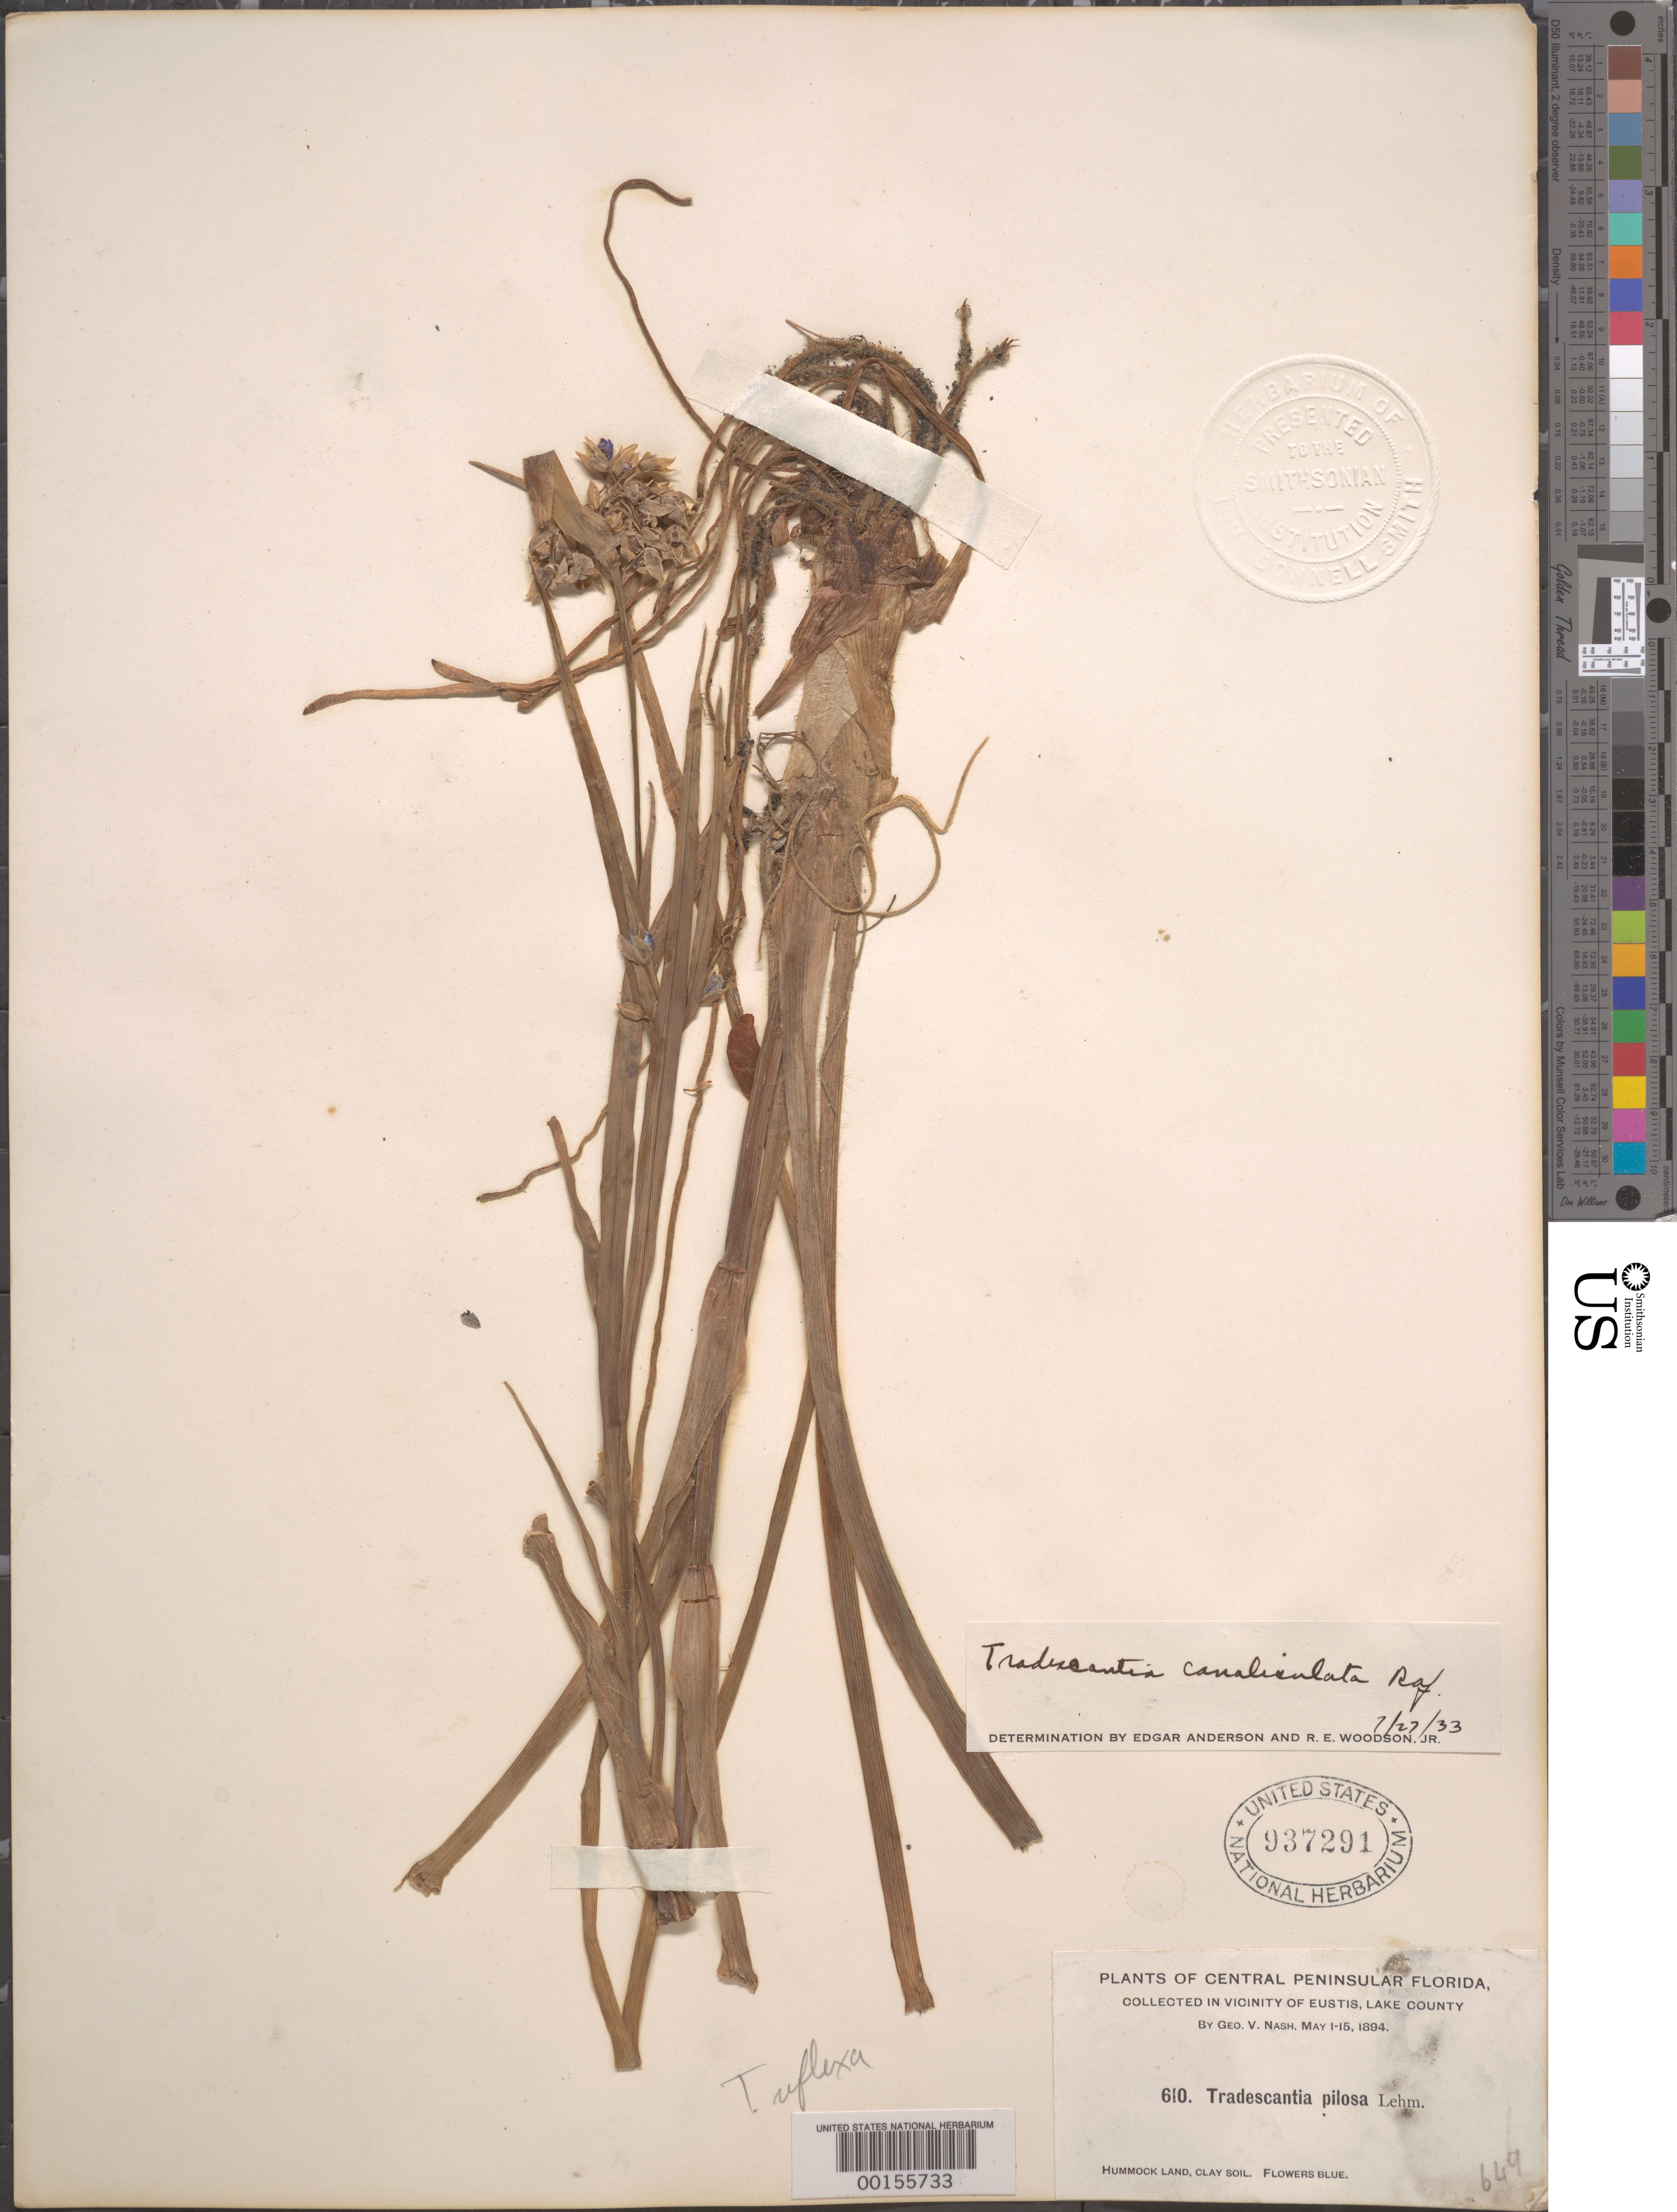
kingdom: Plantae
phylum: Tracheophyta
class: Liliopsida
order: Commelinales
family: Commelinaceae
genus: Tradescantia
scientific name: Tradescantia ohiensis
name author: Raf.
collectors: G. V. Nash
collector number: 610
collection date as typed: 01 May 1894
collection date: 1894-05-01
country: United States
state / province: Florida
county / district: Lake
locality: Near eustis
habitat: Hummock land, clay soil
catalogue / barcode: US 937291